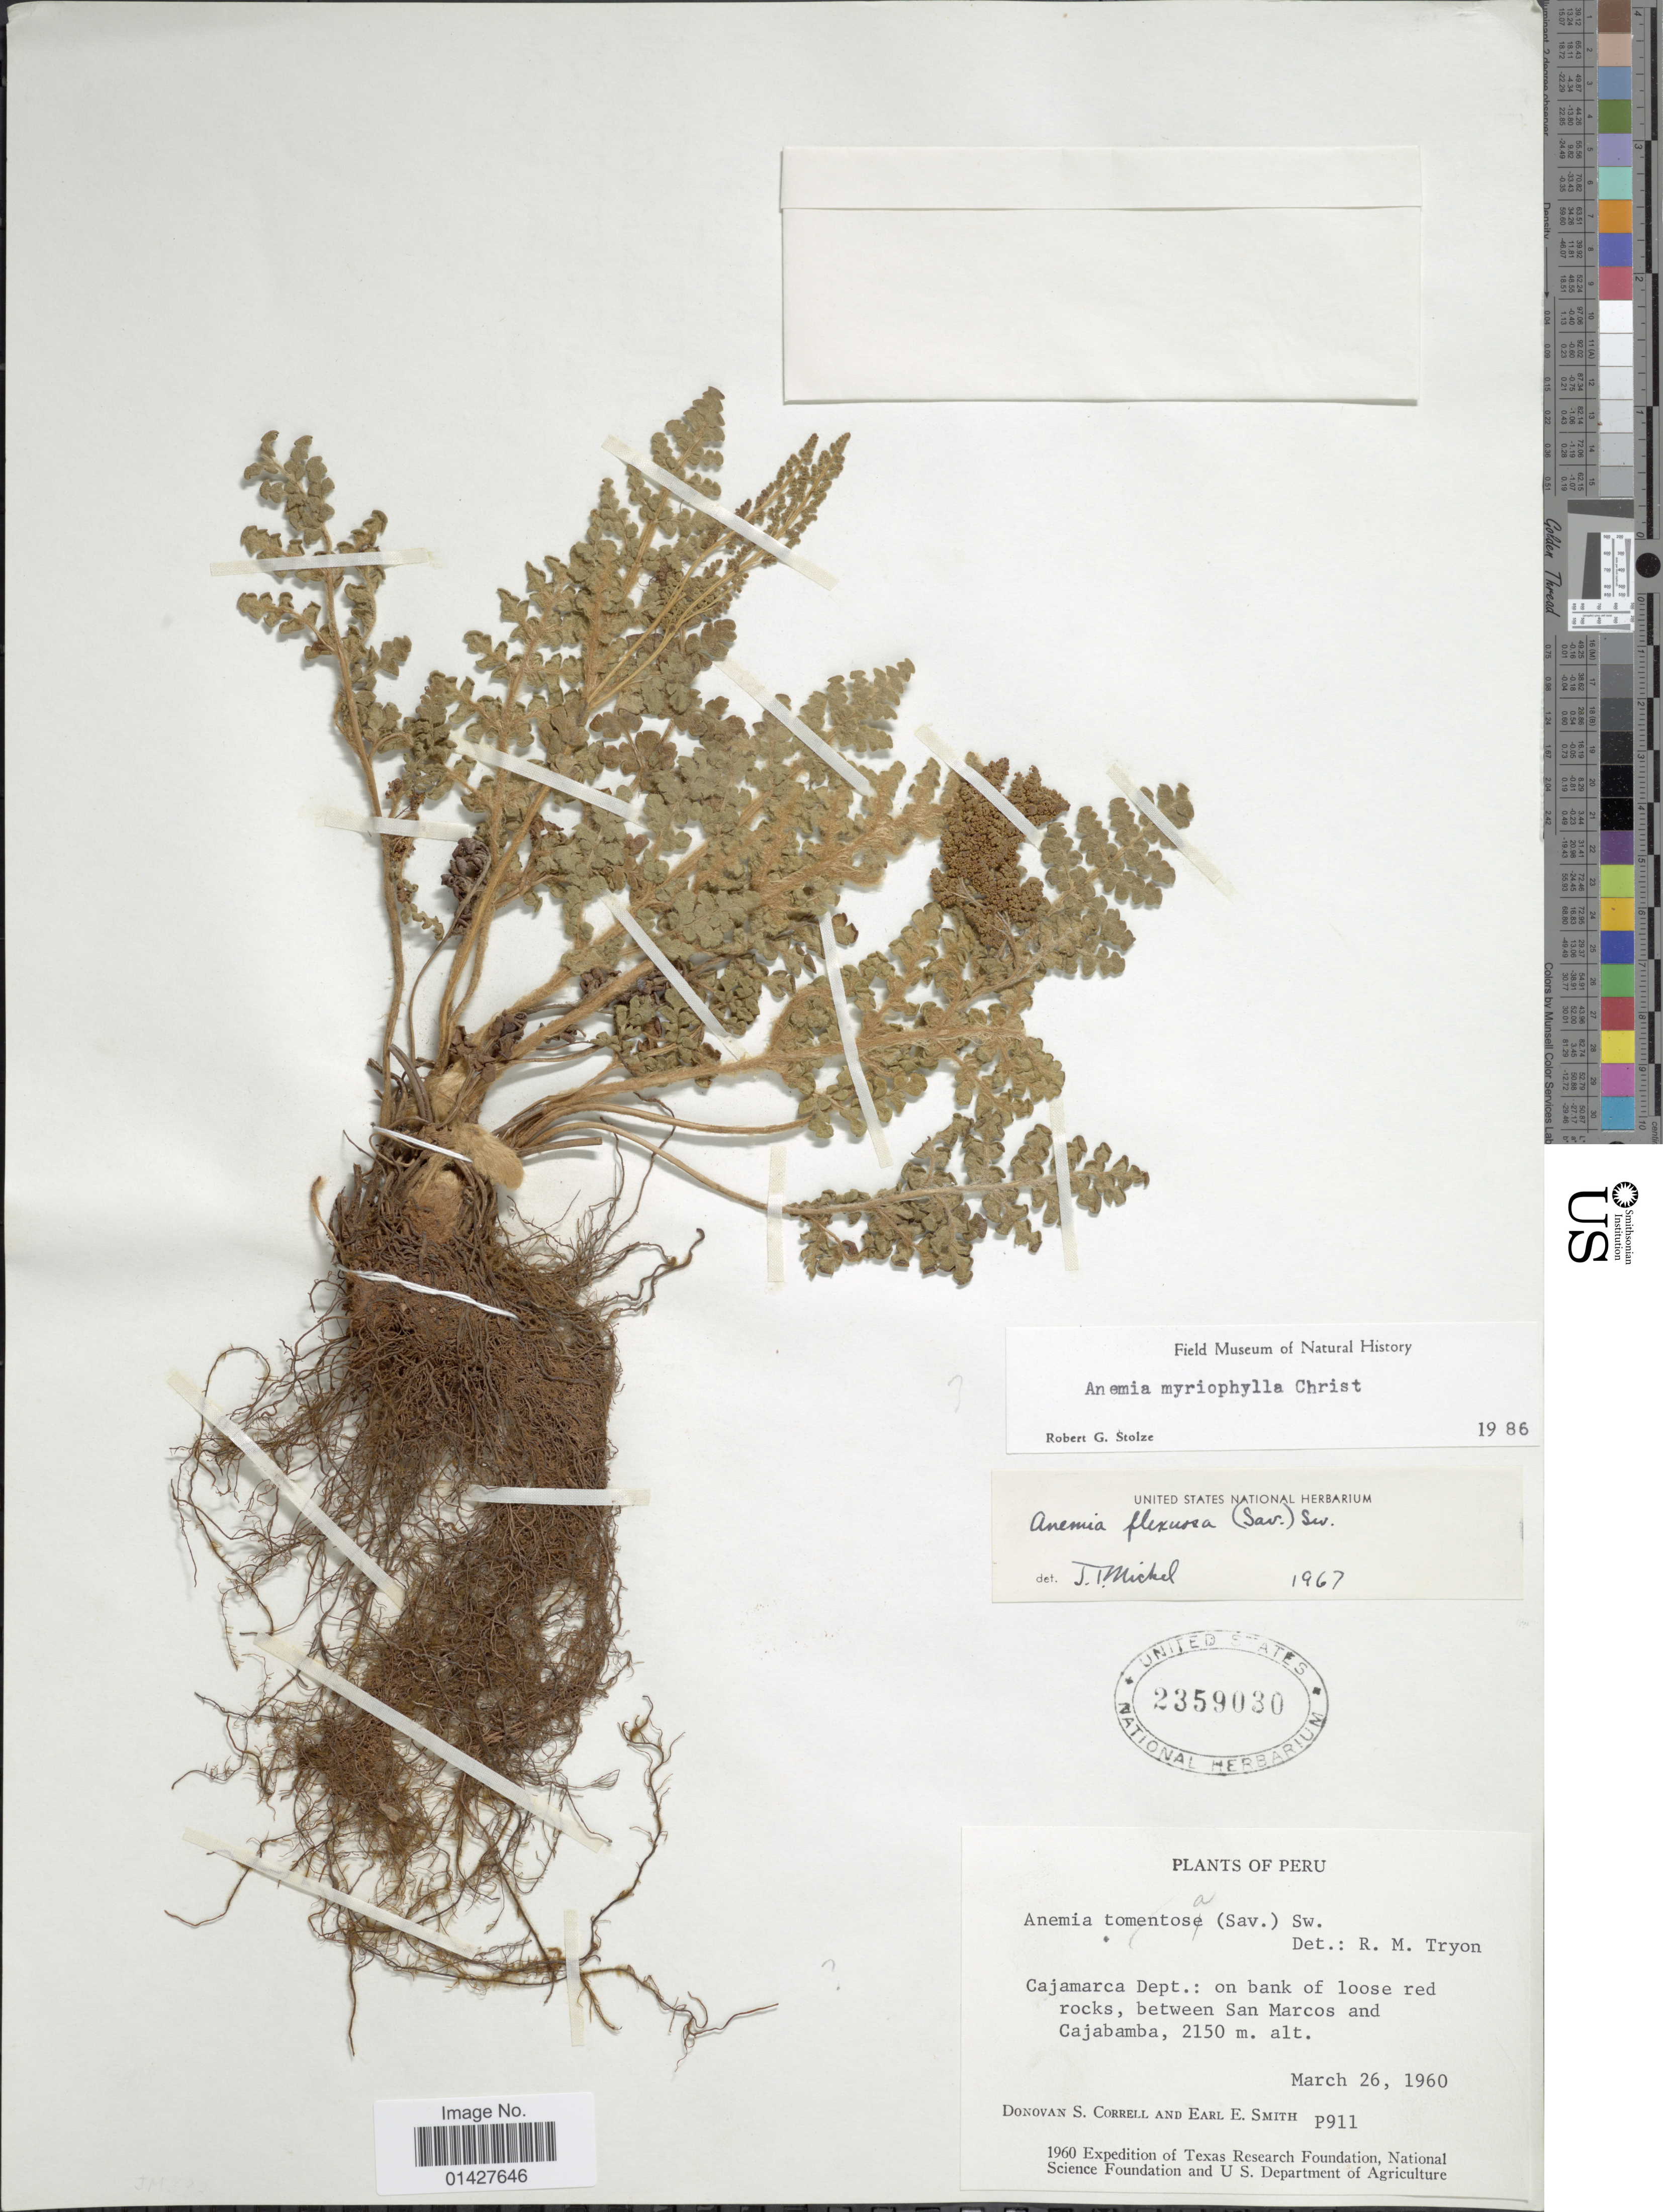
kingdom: Plantae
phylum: Tracheophyta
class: Polypodiopsida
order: Schizaeales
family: Anemiaceae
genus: Anemia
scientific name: Anemia myriophylla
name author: Christ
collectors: D. S. Correll & E. E. Smith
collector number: P911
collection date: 1960-03-26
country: Peru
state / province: Cajamarca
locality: Cajamaraca Dept: on bank of loose red, between San marcos and Cajabamba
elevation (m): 2150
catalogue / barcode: US 2359030